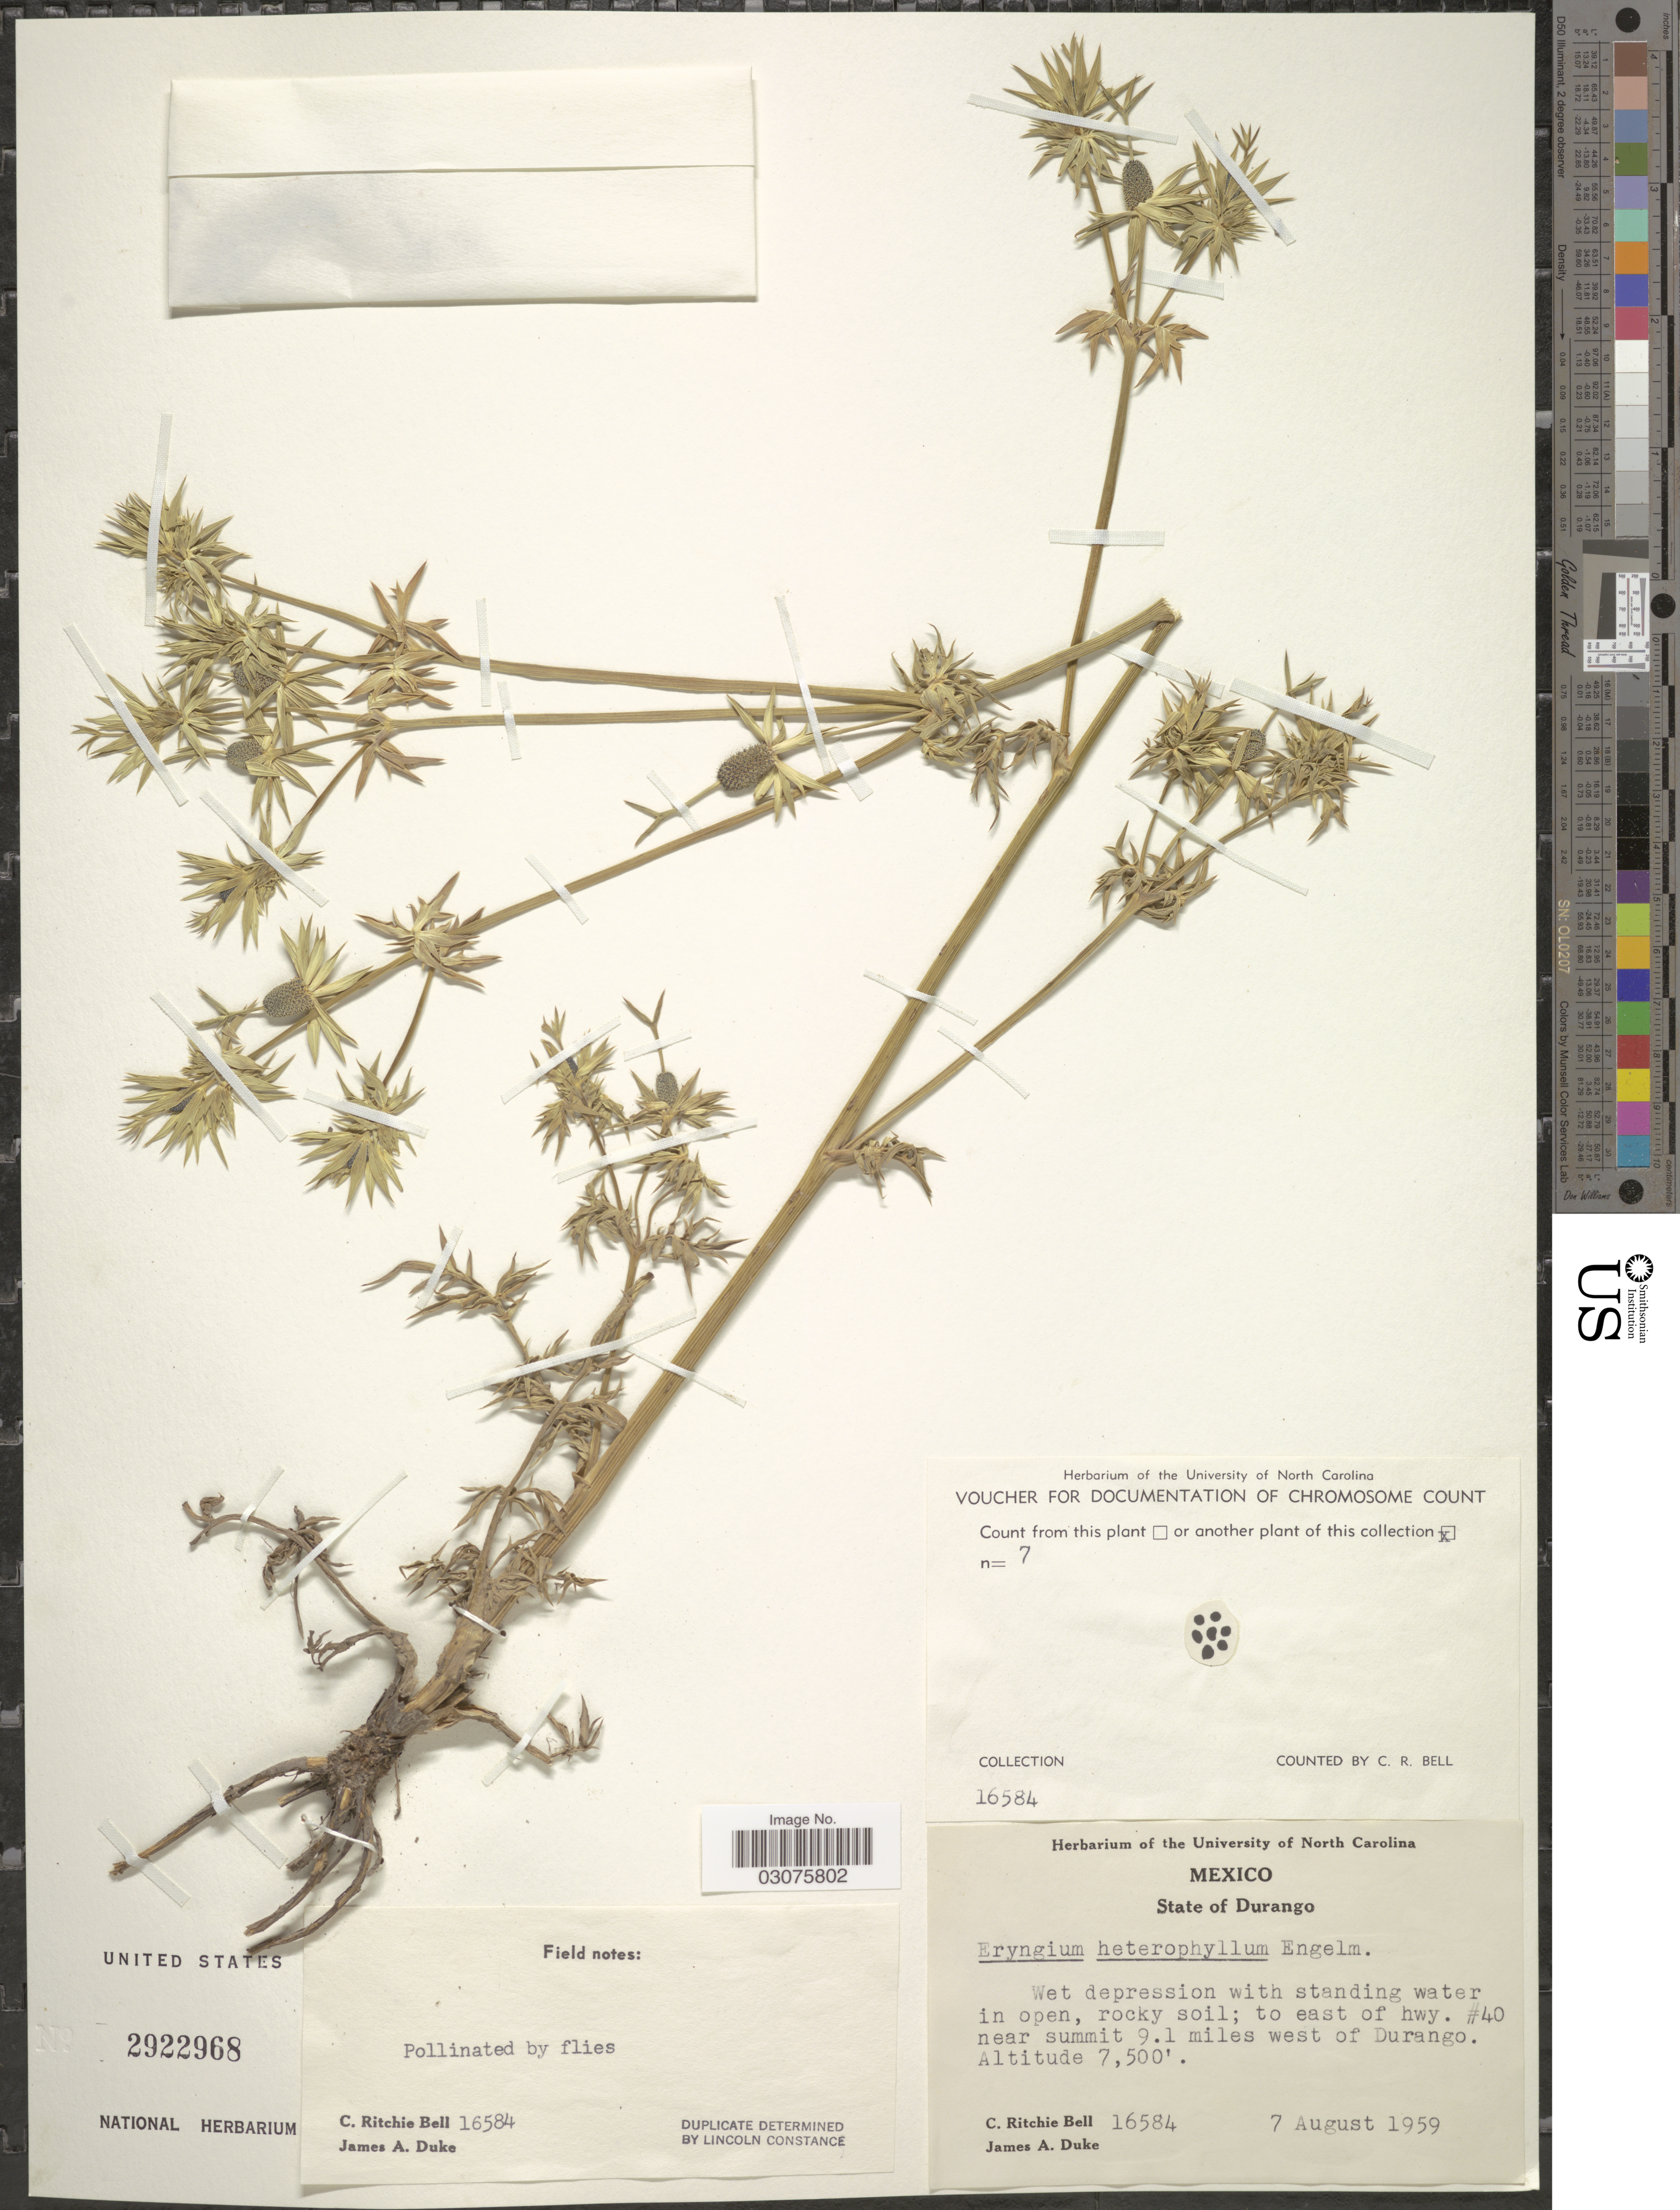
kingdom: Plantae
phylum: Tracheophyta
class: Magnoliopsida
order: Apiales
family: Apiaceae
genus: Eryngium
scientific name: Eryngium heterophyllum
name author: Engelm.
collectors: C. R. Bell & J. A. Duke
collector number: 16584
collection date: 1959-08-07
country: Mexico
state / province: Durango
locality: State of Durango. To east of hwy. #40 near summit 9.1 miles west of Durango.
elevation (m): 2286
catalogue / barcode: US 2922968